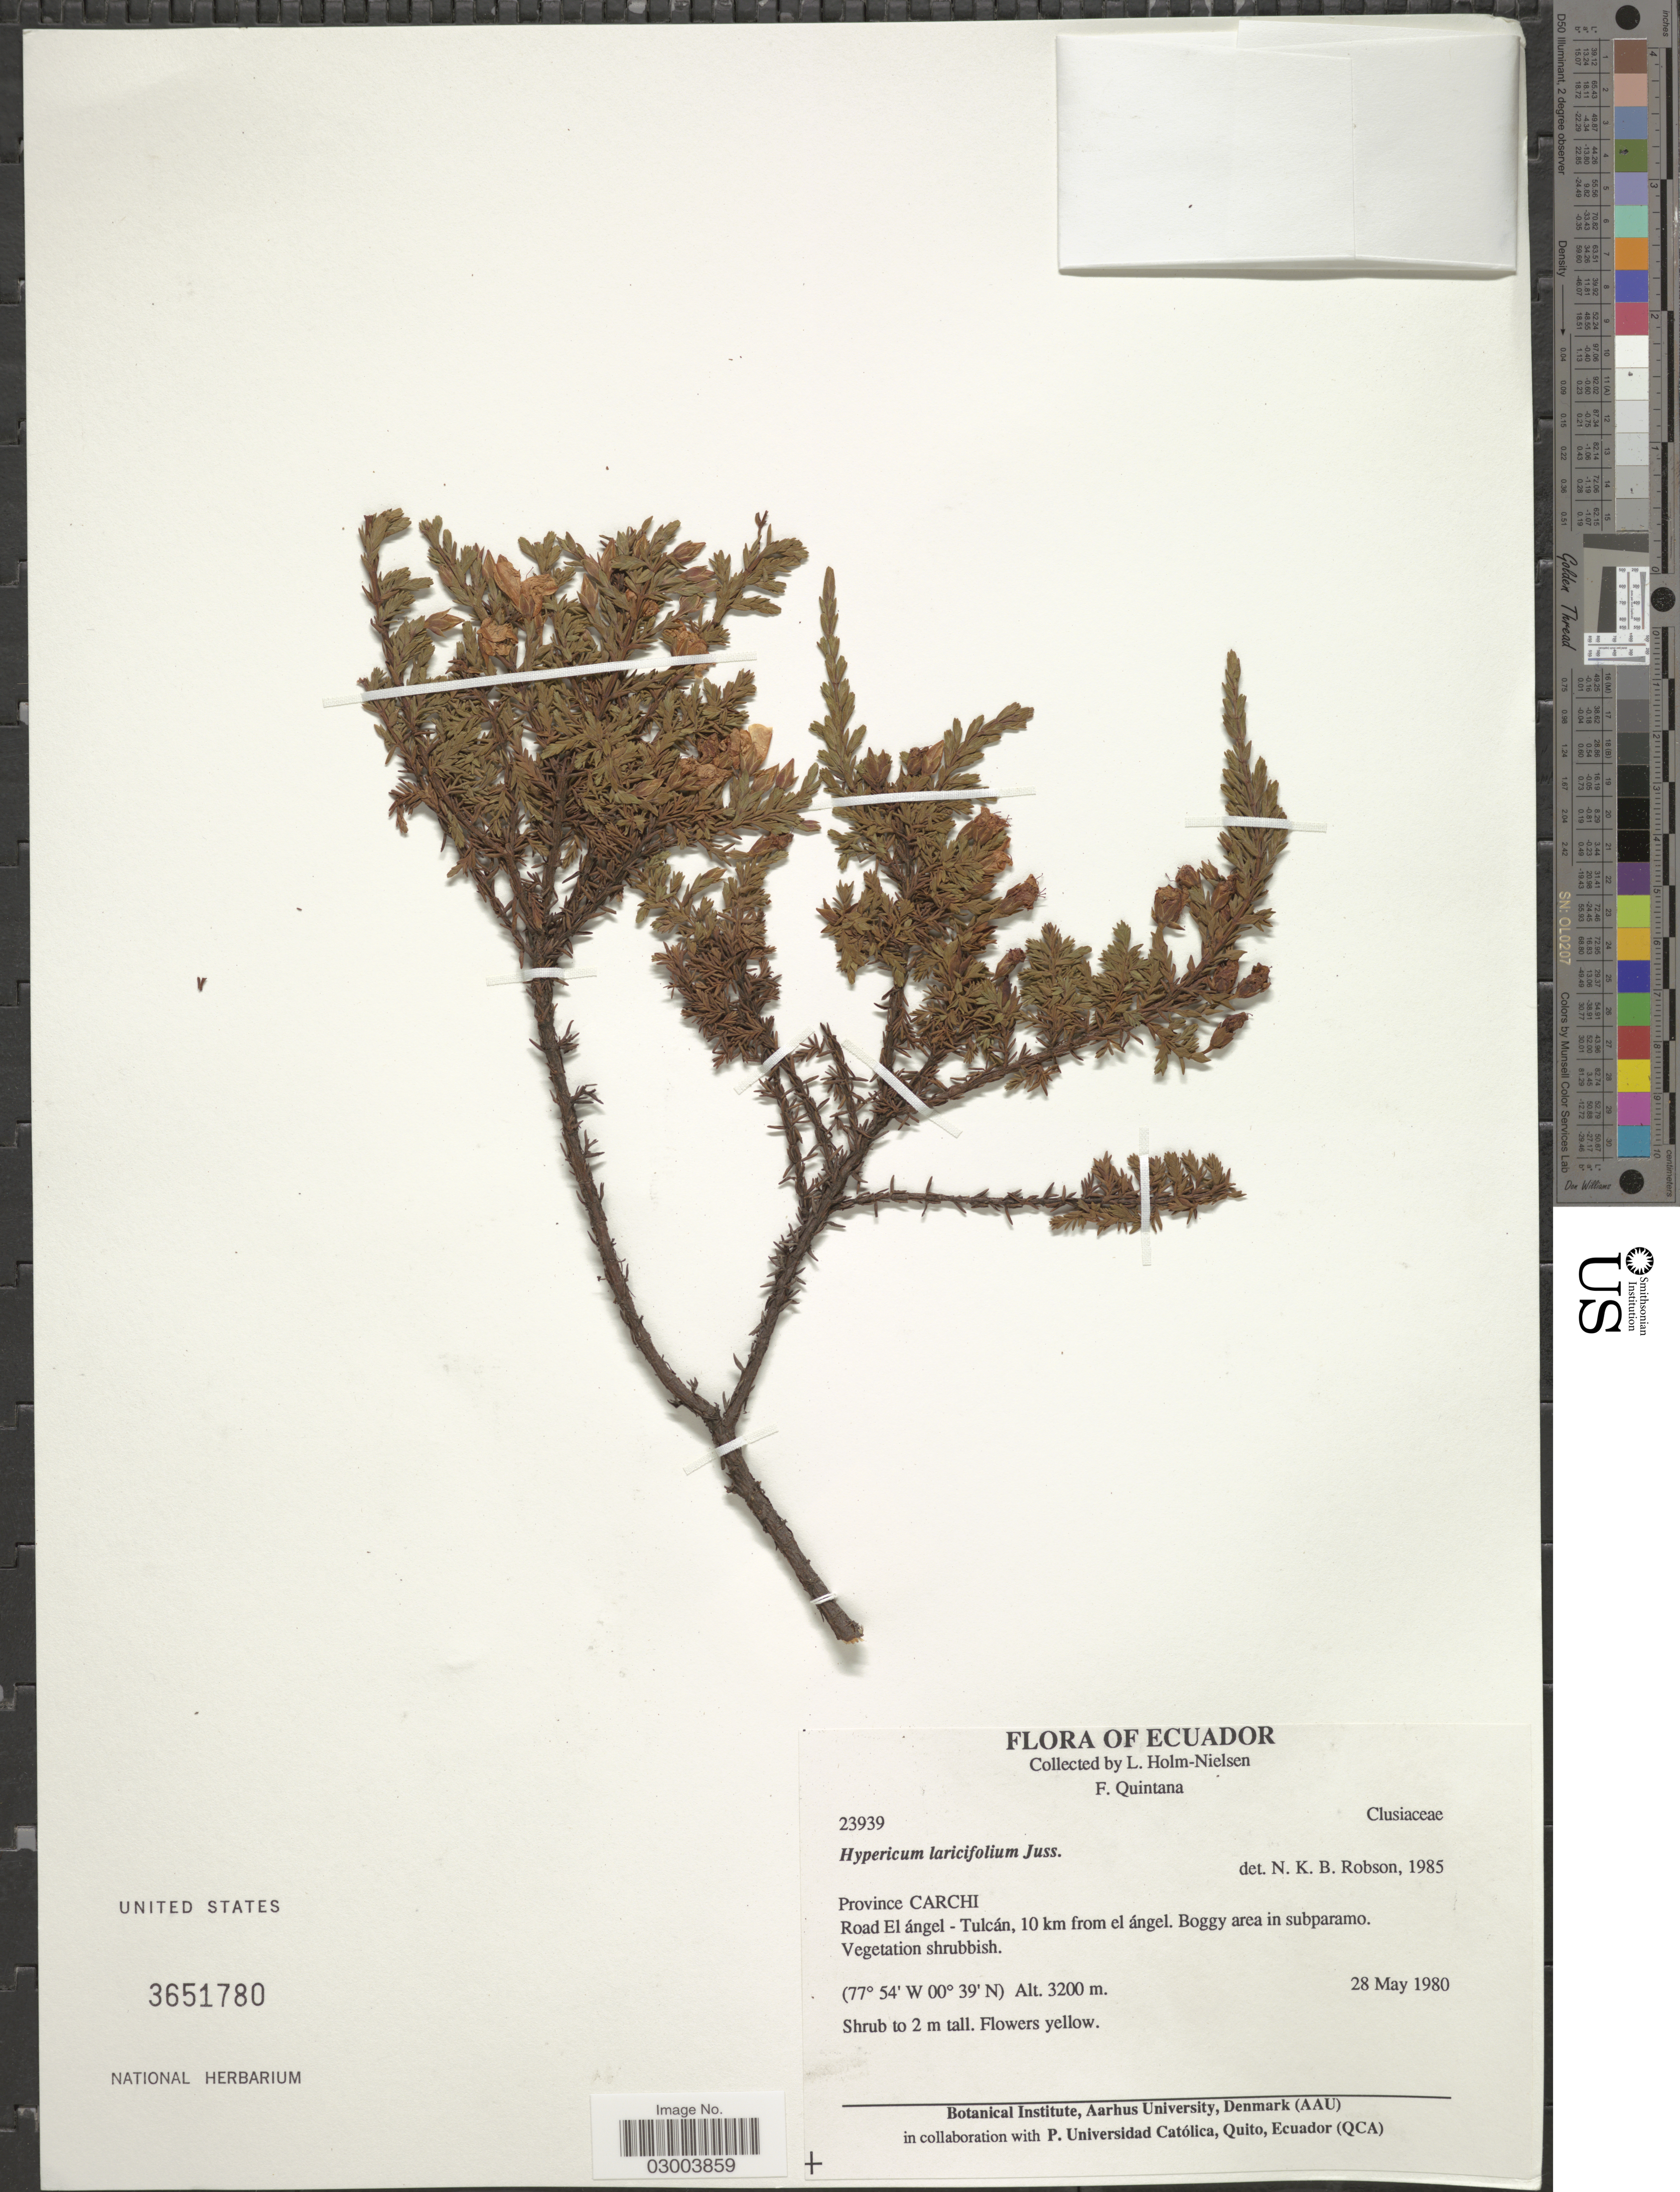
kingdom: Plantae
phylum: Tracheophyta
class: Magnoliopsida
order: Malpighiales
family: Hypericaceae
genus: Hypericum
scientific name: Hypericum laricifolium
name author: Juss.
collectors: L. Holm-Nielsen & F. Quintana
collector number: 23939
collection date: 1980-05-28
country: Ecuador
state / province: Carchi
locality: Road El ángel-Tulcán, 10 km from el ángel.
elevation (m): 3200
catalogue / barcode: US 3651780